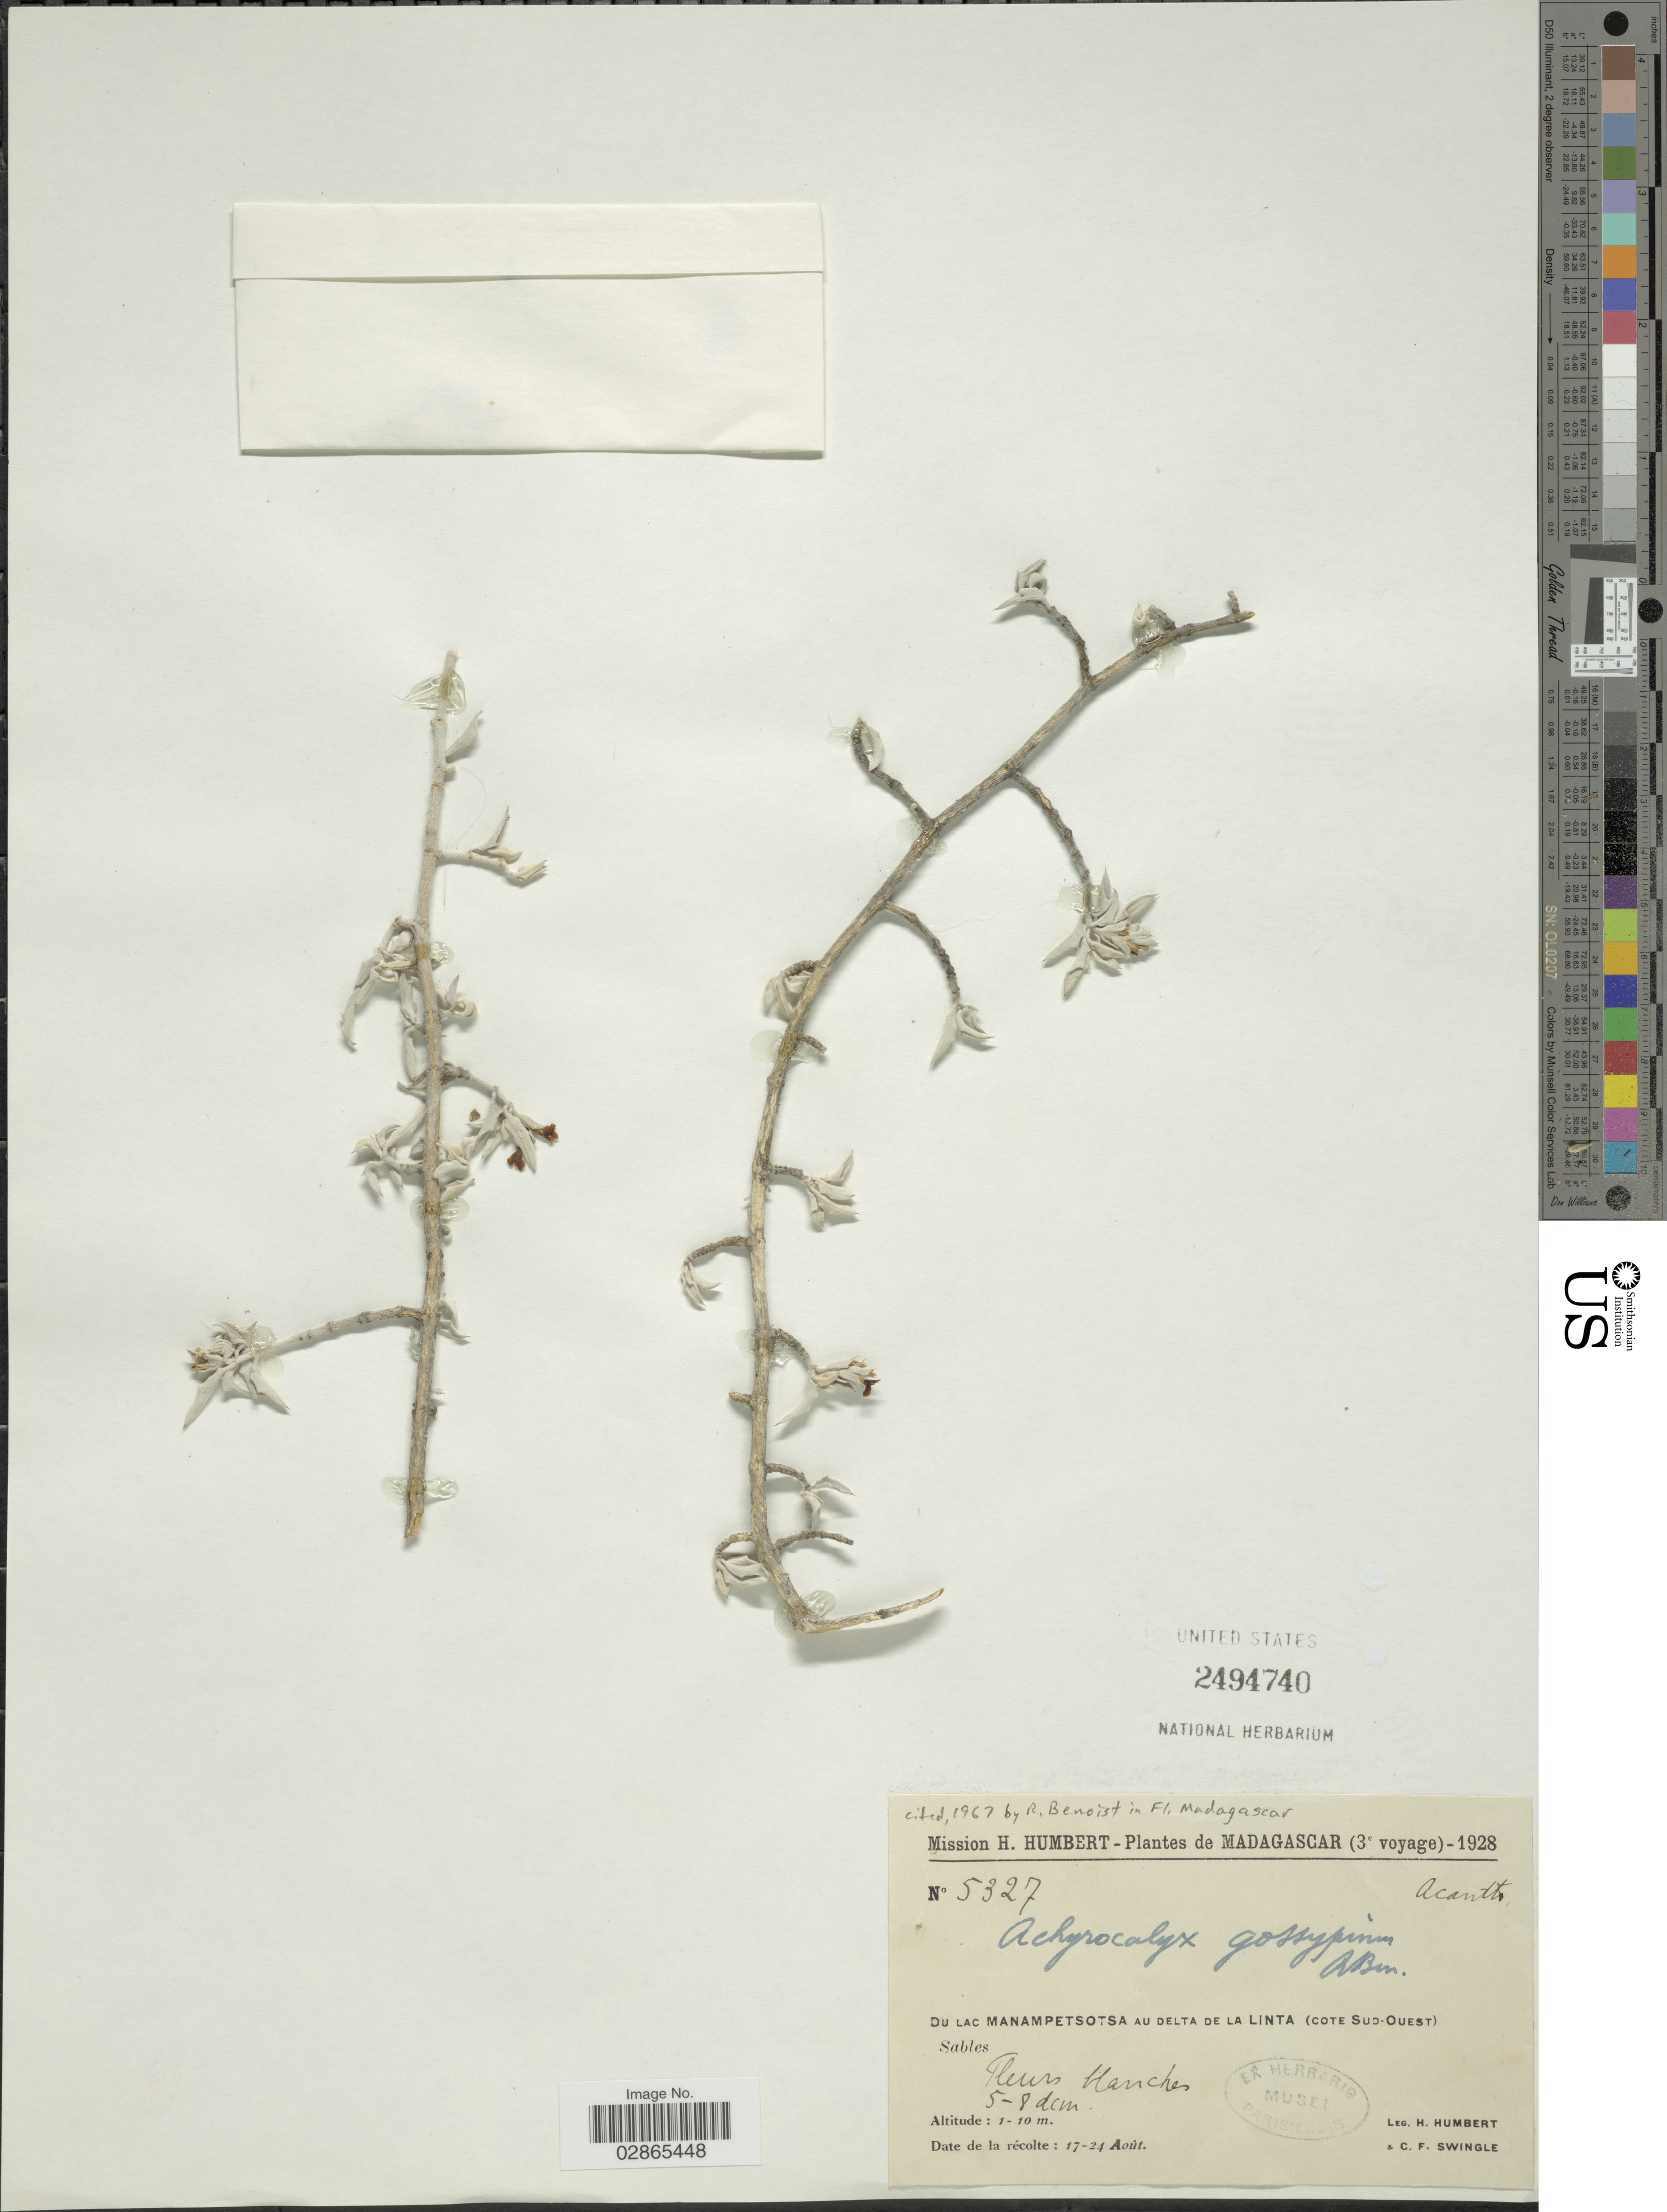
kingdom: Plantae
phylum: Tracheophyta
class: Magnoliopsida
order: Lamiales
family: Acanthaceae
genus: Achyrocalyx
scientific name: Achyrocalyx gossypium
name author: Benoist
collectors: H. Humbert & C. Swingle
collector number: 5327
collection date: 1928-08-17/1928-08-24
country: Madagascar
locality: Du lac Manampetsotsa au Delta de La Linta (Cote Sud-Ouest).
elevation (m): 1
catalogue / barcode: US 2494740